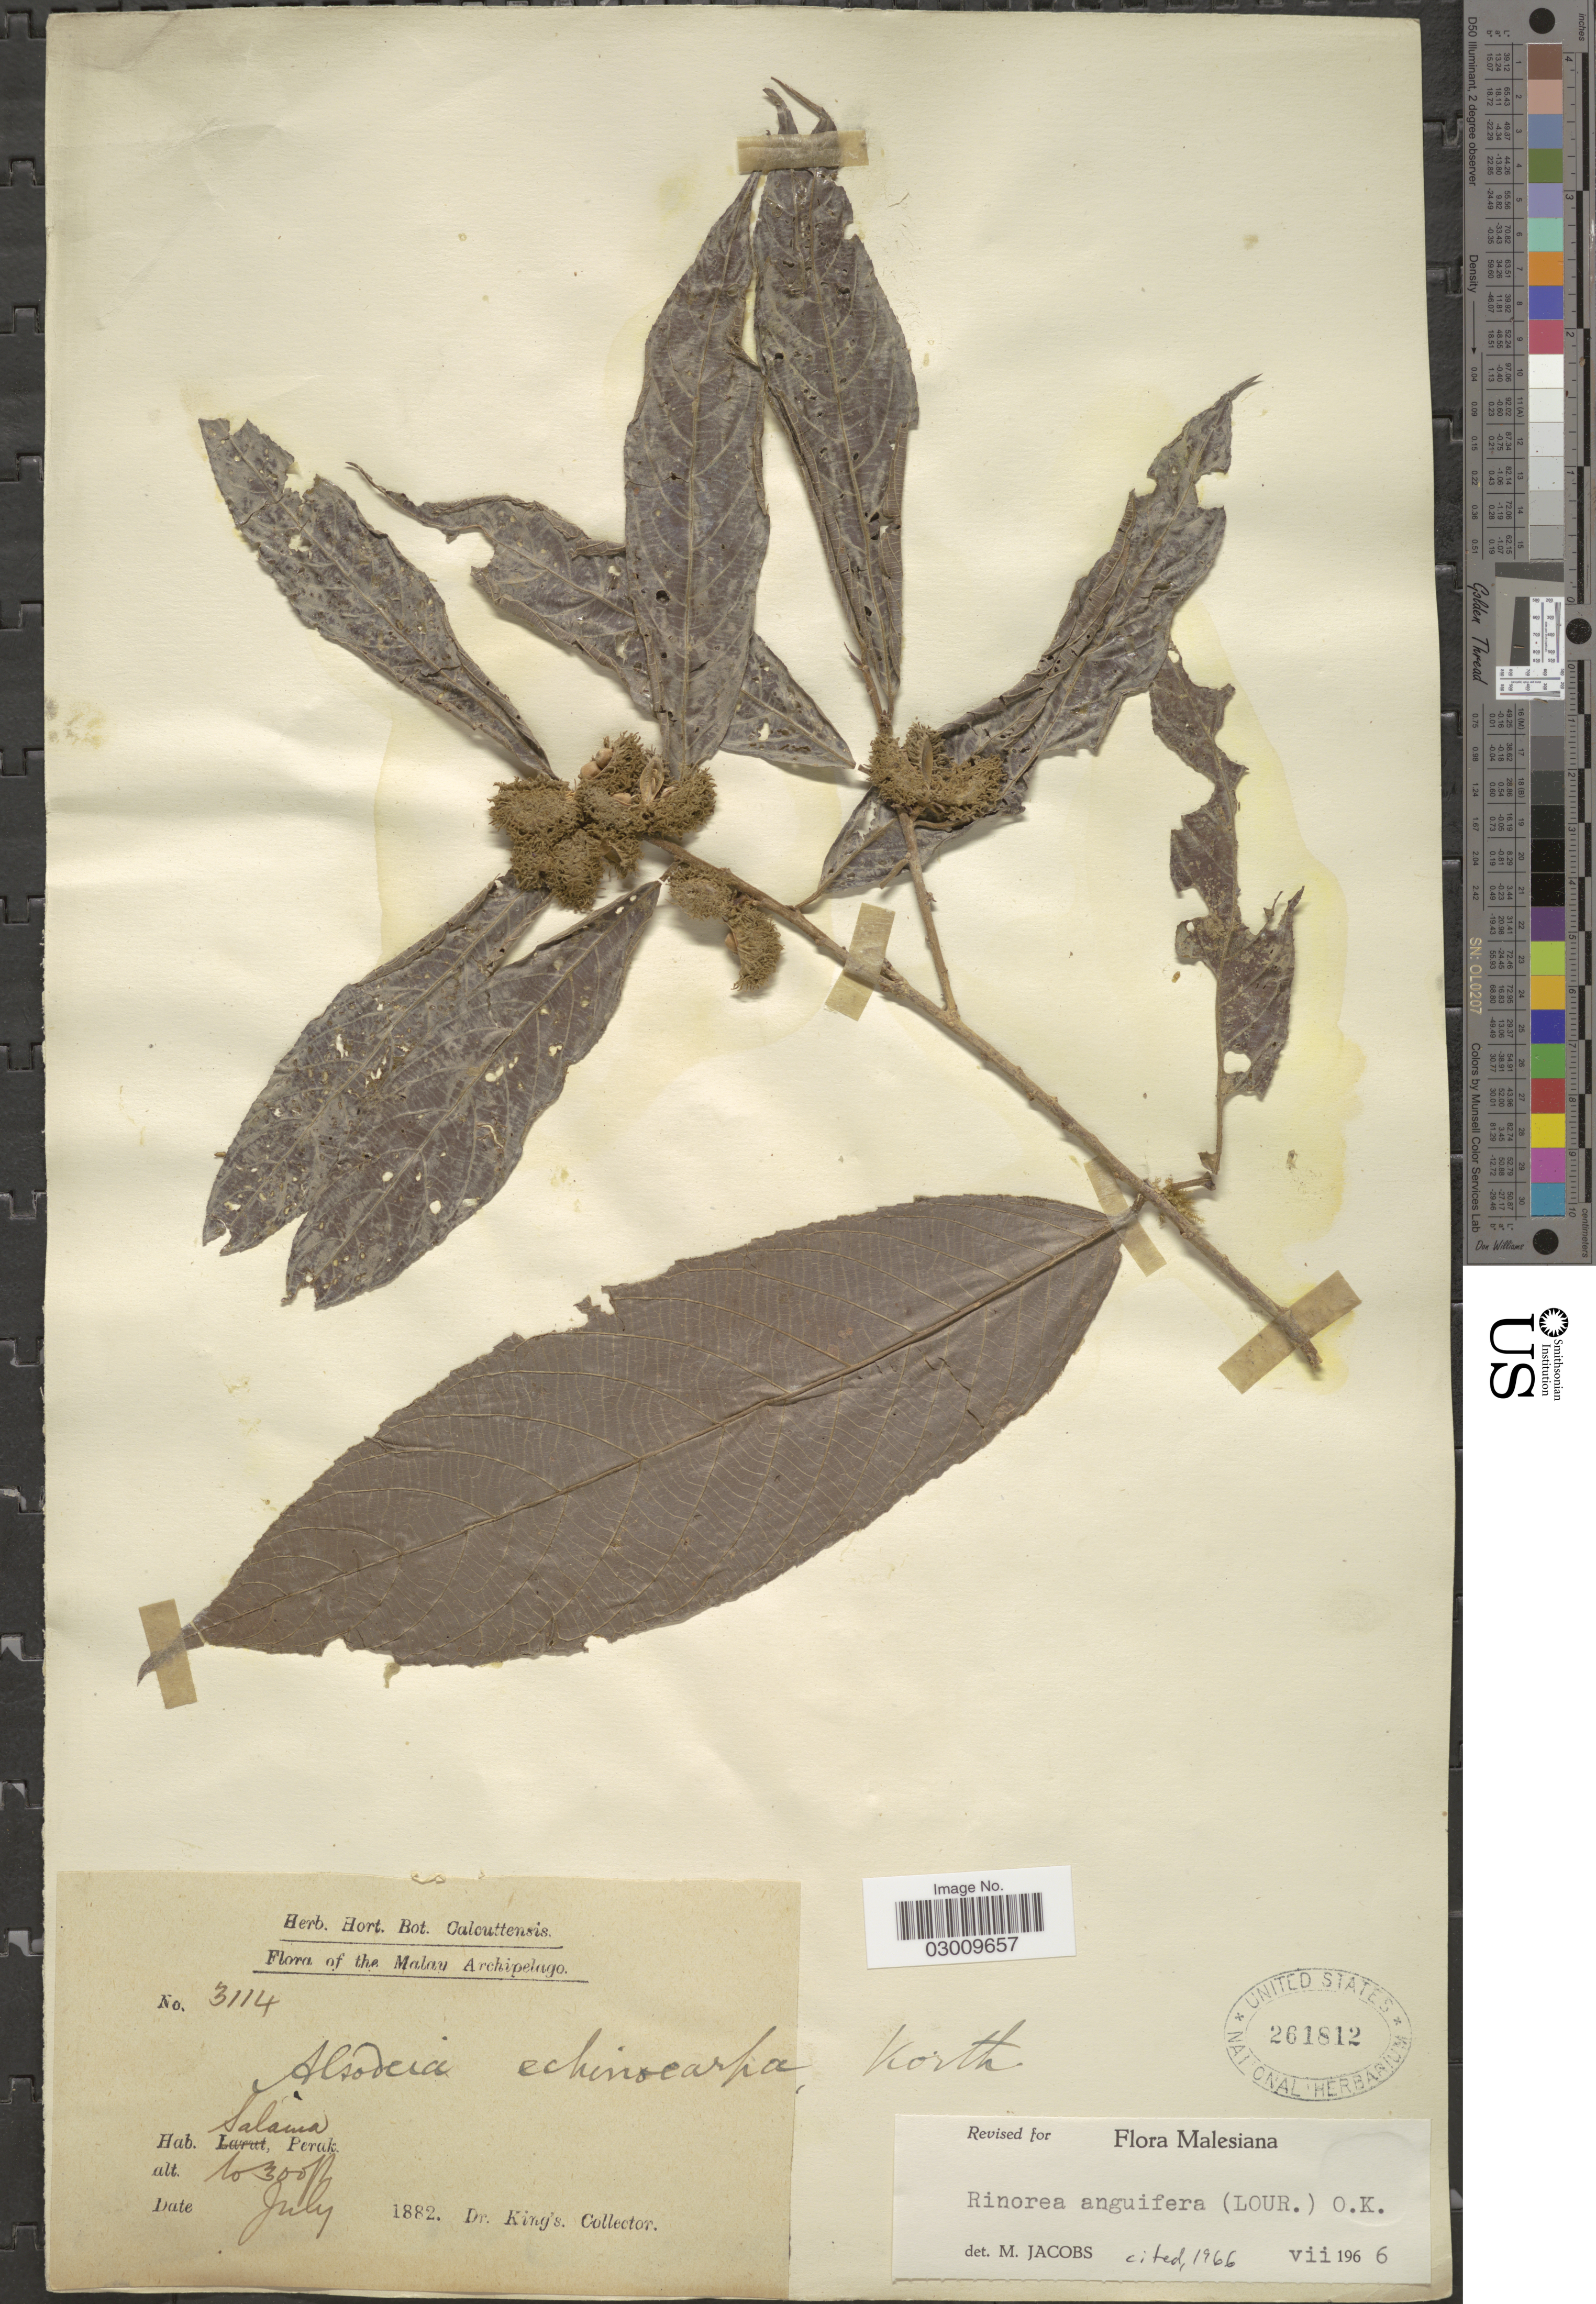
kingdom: Plantae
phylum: Tracheophyta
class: Magnoliopsida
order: Malpighiales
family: Violaceae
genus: Rinorea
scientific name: Rinorea anguifera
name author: Kuntze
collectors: Dr. King's collector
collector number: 3114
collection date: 1882-07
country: Malaysia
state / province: Perak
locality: Malay Archipelago. Salama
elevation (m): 3139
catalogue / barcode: US 261812